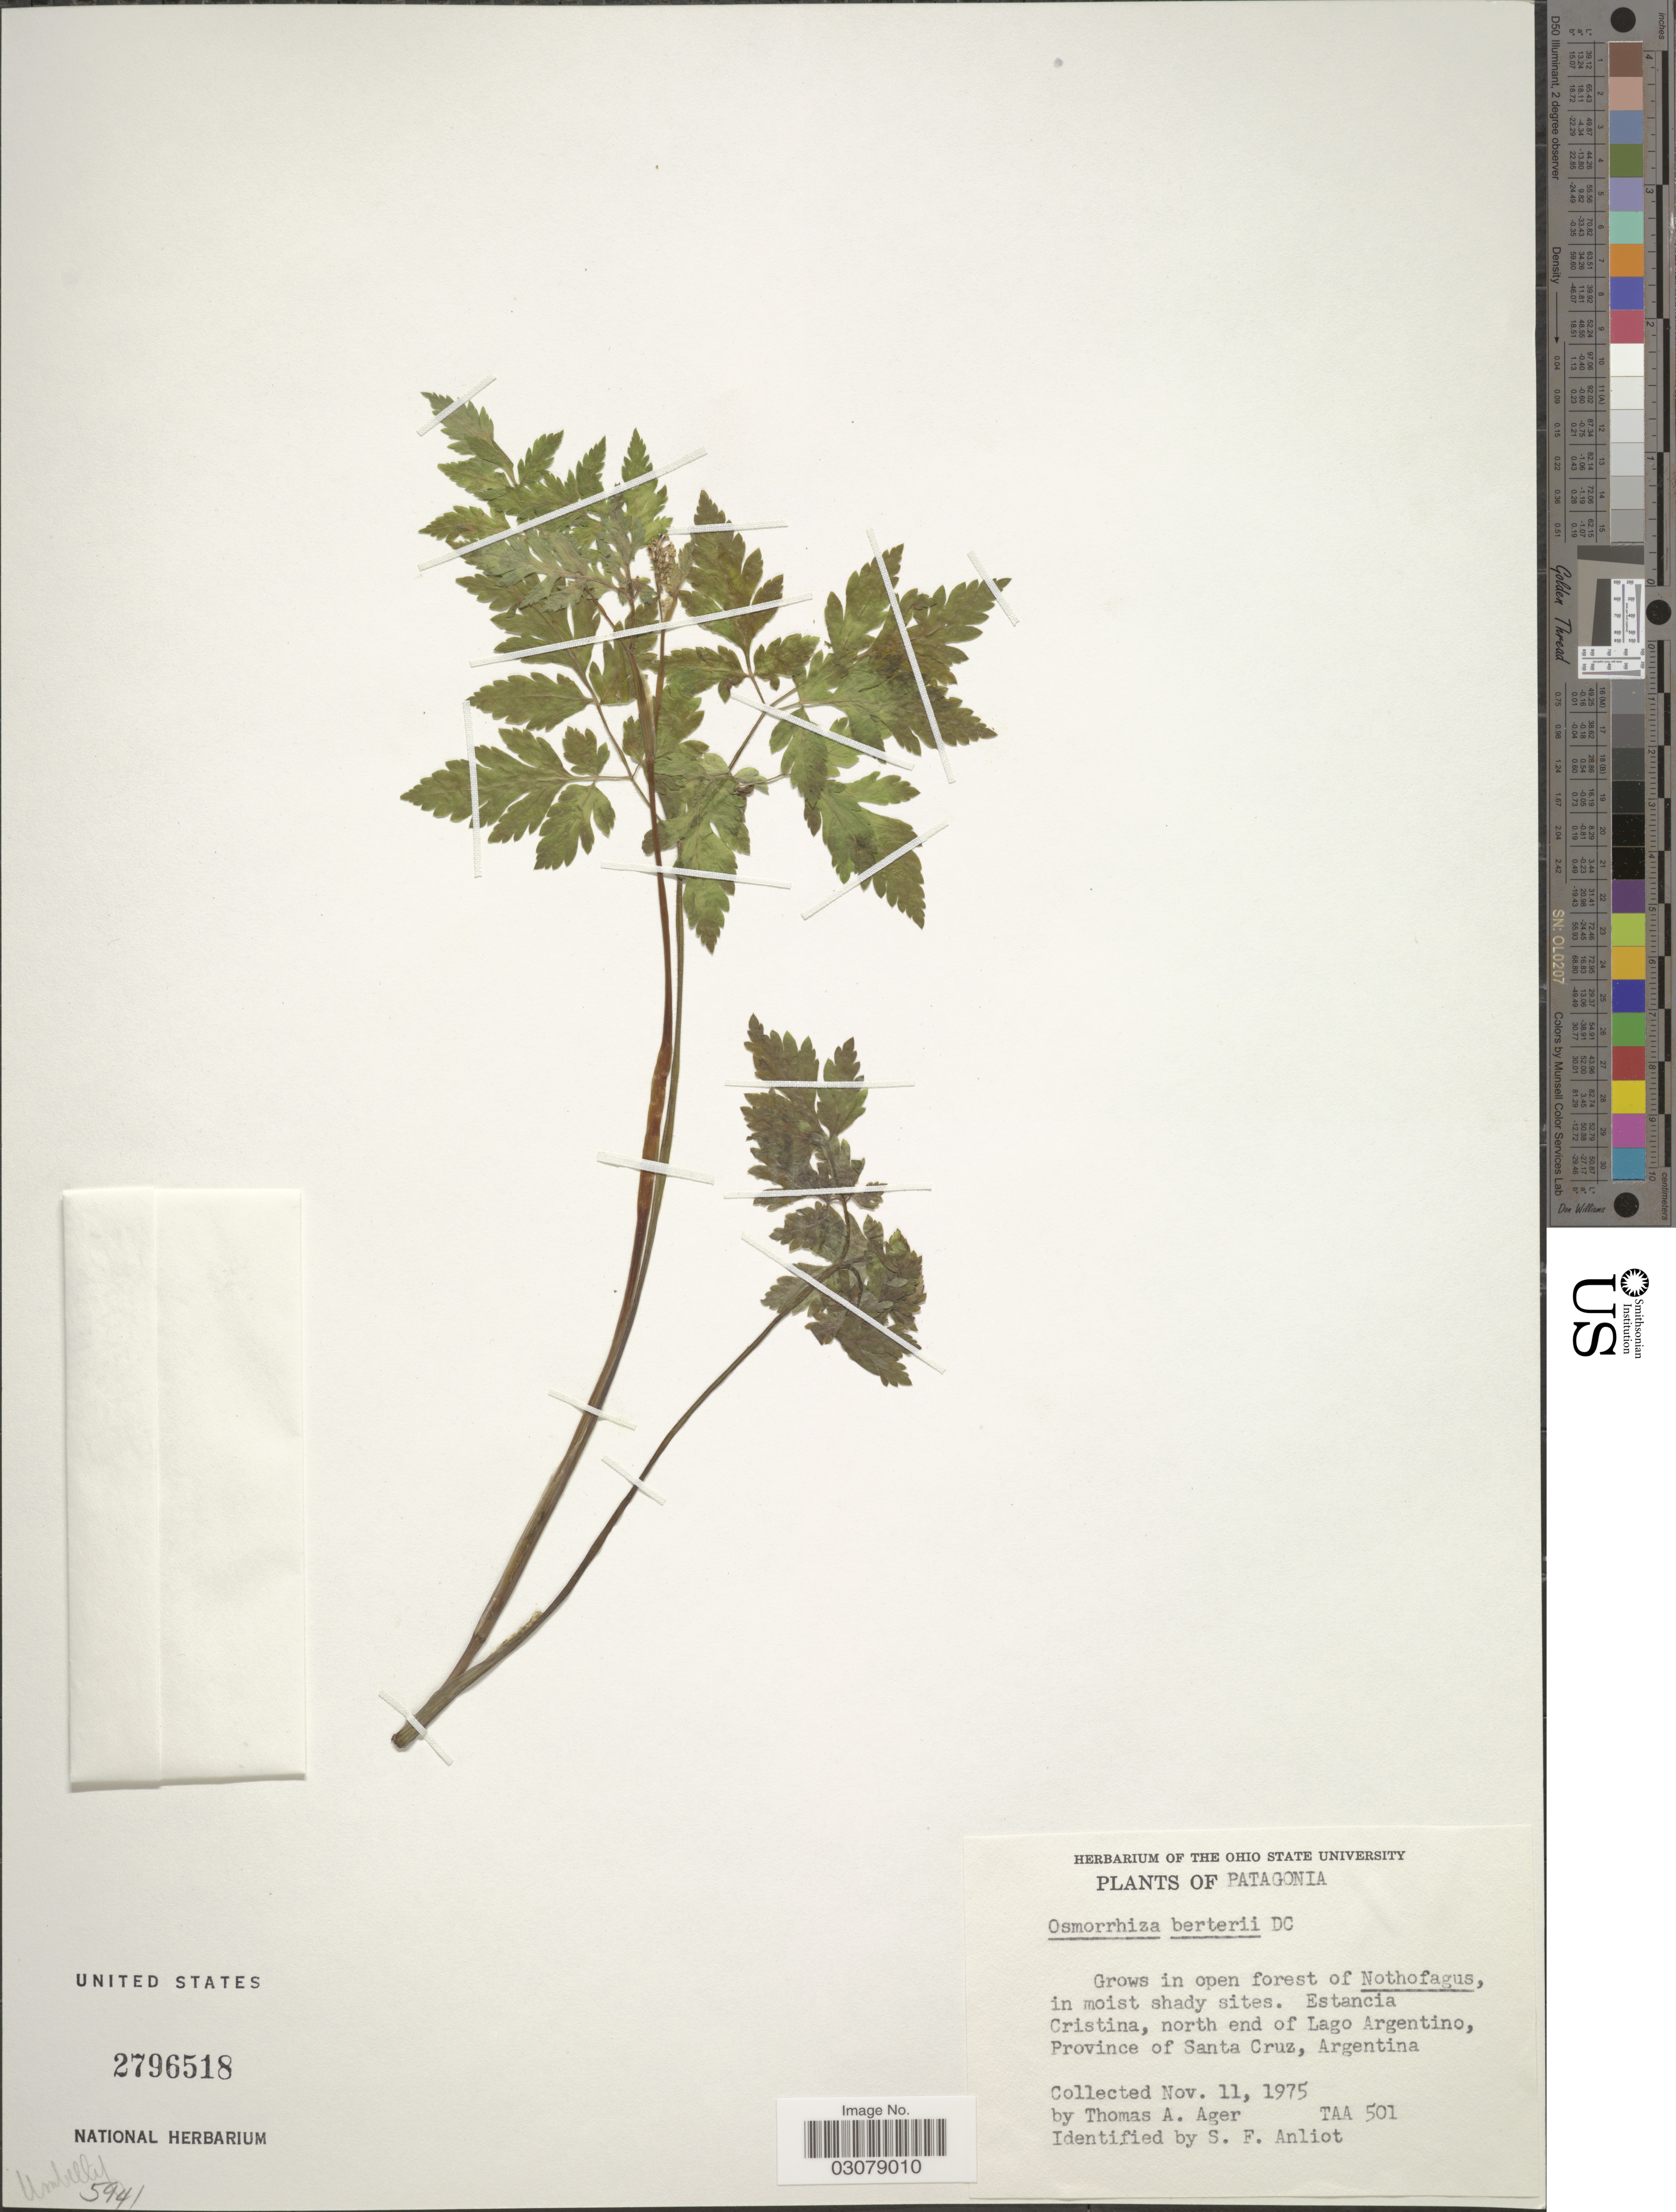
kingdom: Plantae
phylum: Tracheophyta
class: Magnoliopsida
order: Apiales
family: Apiaceae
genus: Osmorhiza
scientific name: Osmorhiza berteroi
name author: DC.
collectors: T. A. Ager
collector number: TAA 501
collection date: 1975-11-11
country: Argentina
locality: Patagonia, Estancia Cristina, north end of Lago Argentino, Province of Santa Cruz.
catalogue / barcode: US 2796518